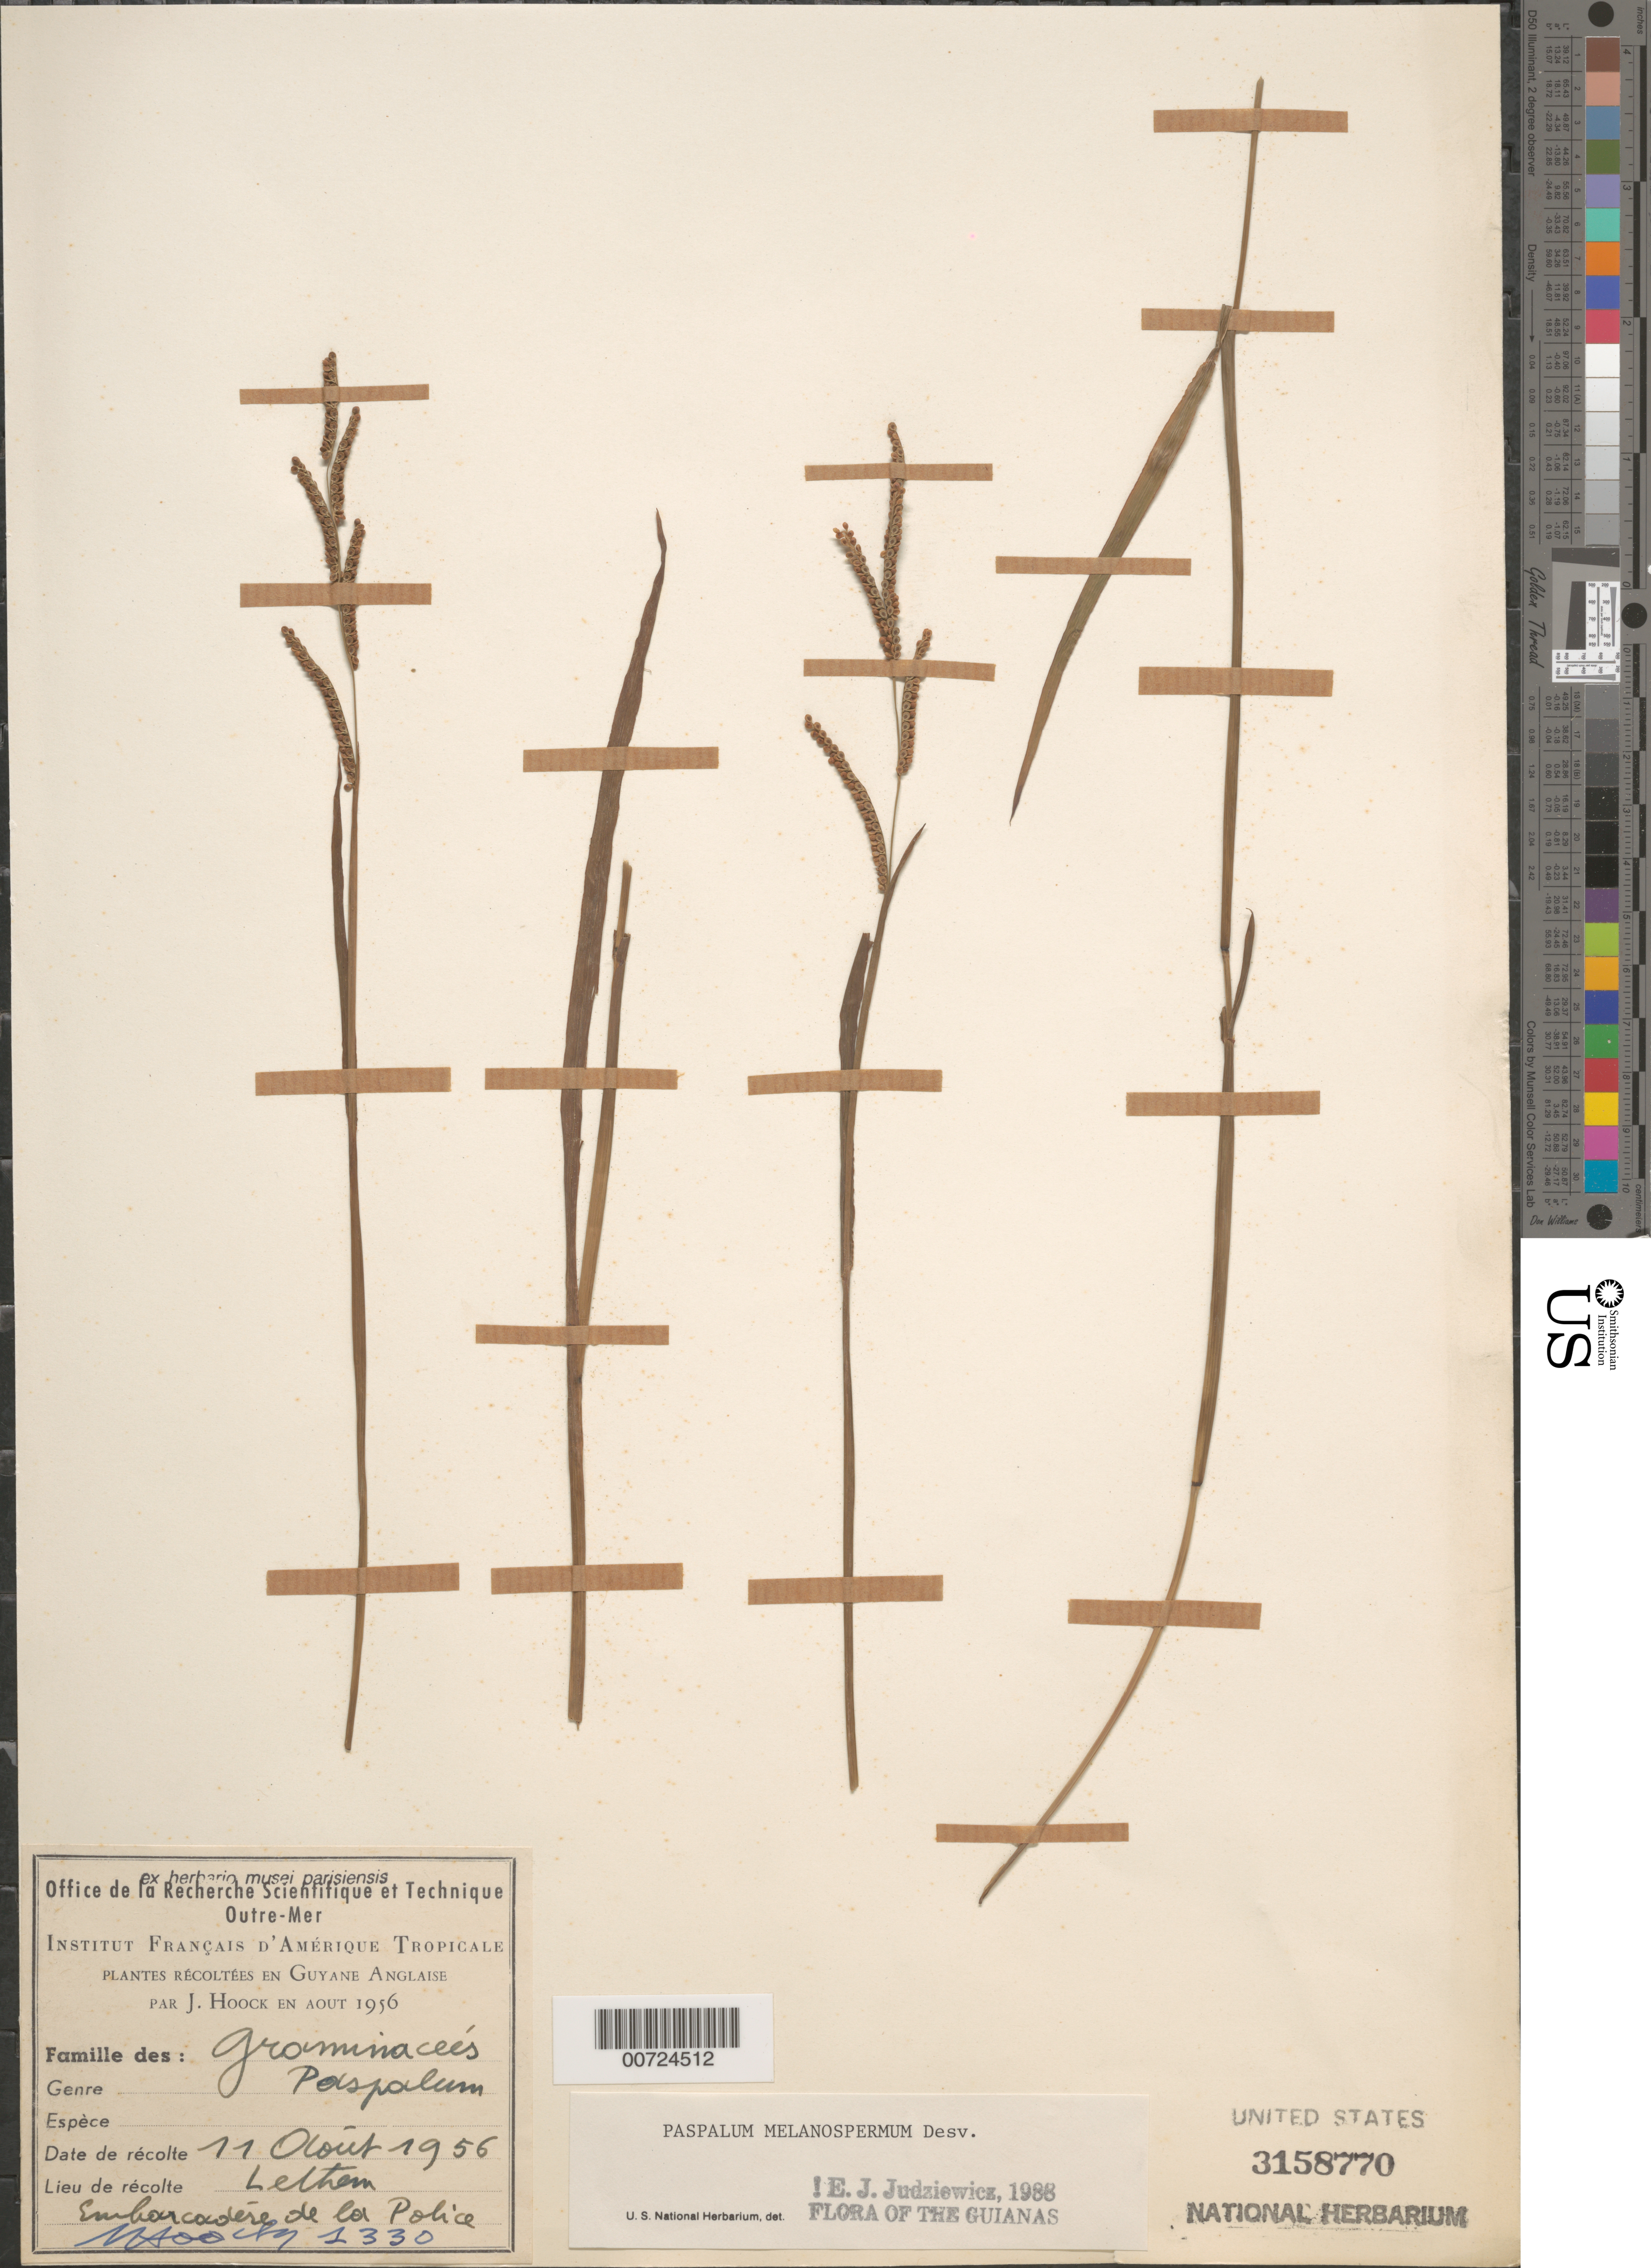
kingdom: Plantae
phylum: Tracheophyta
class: Liliopsida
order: Poales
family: Poaceae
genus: Paspalum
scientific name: Paspalum melanospermum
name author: Desv. ex Poir.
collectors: J. Hoock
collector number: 1330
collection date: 1956-08-11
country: Guyana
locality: Guyane Anglaise. Lethem.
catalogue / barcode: US 3158770